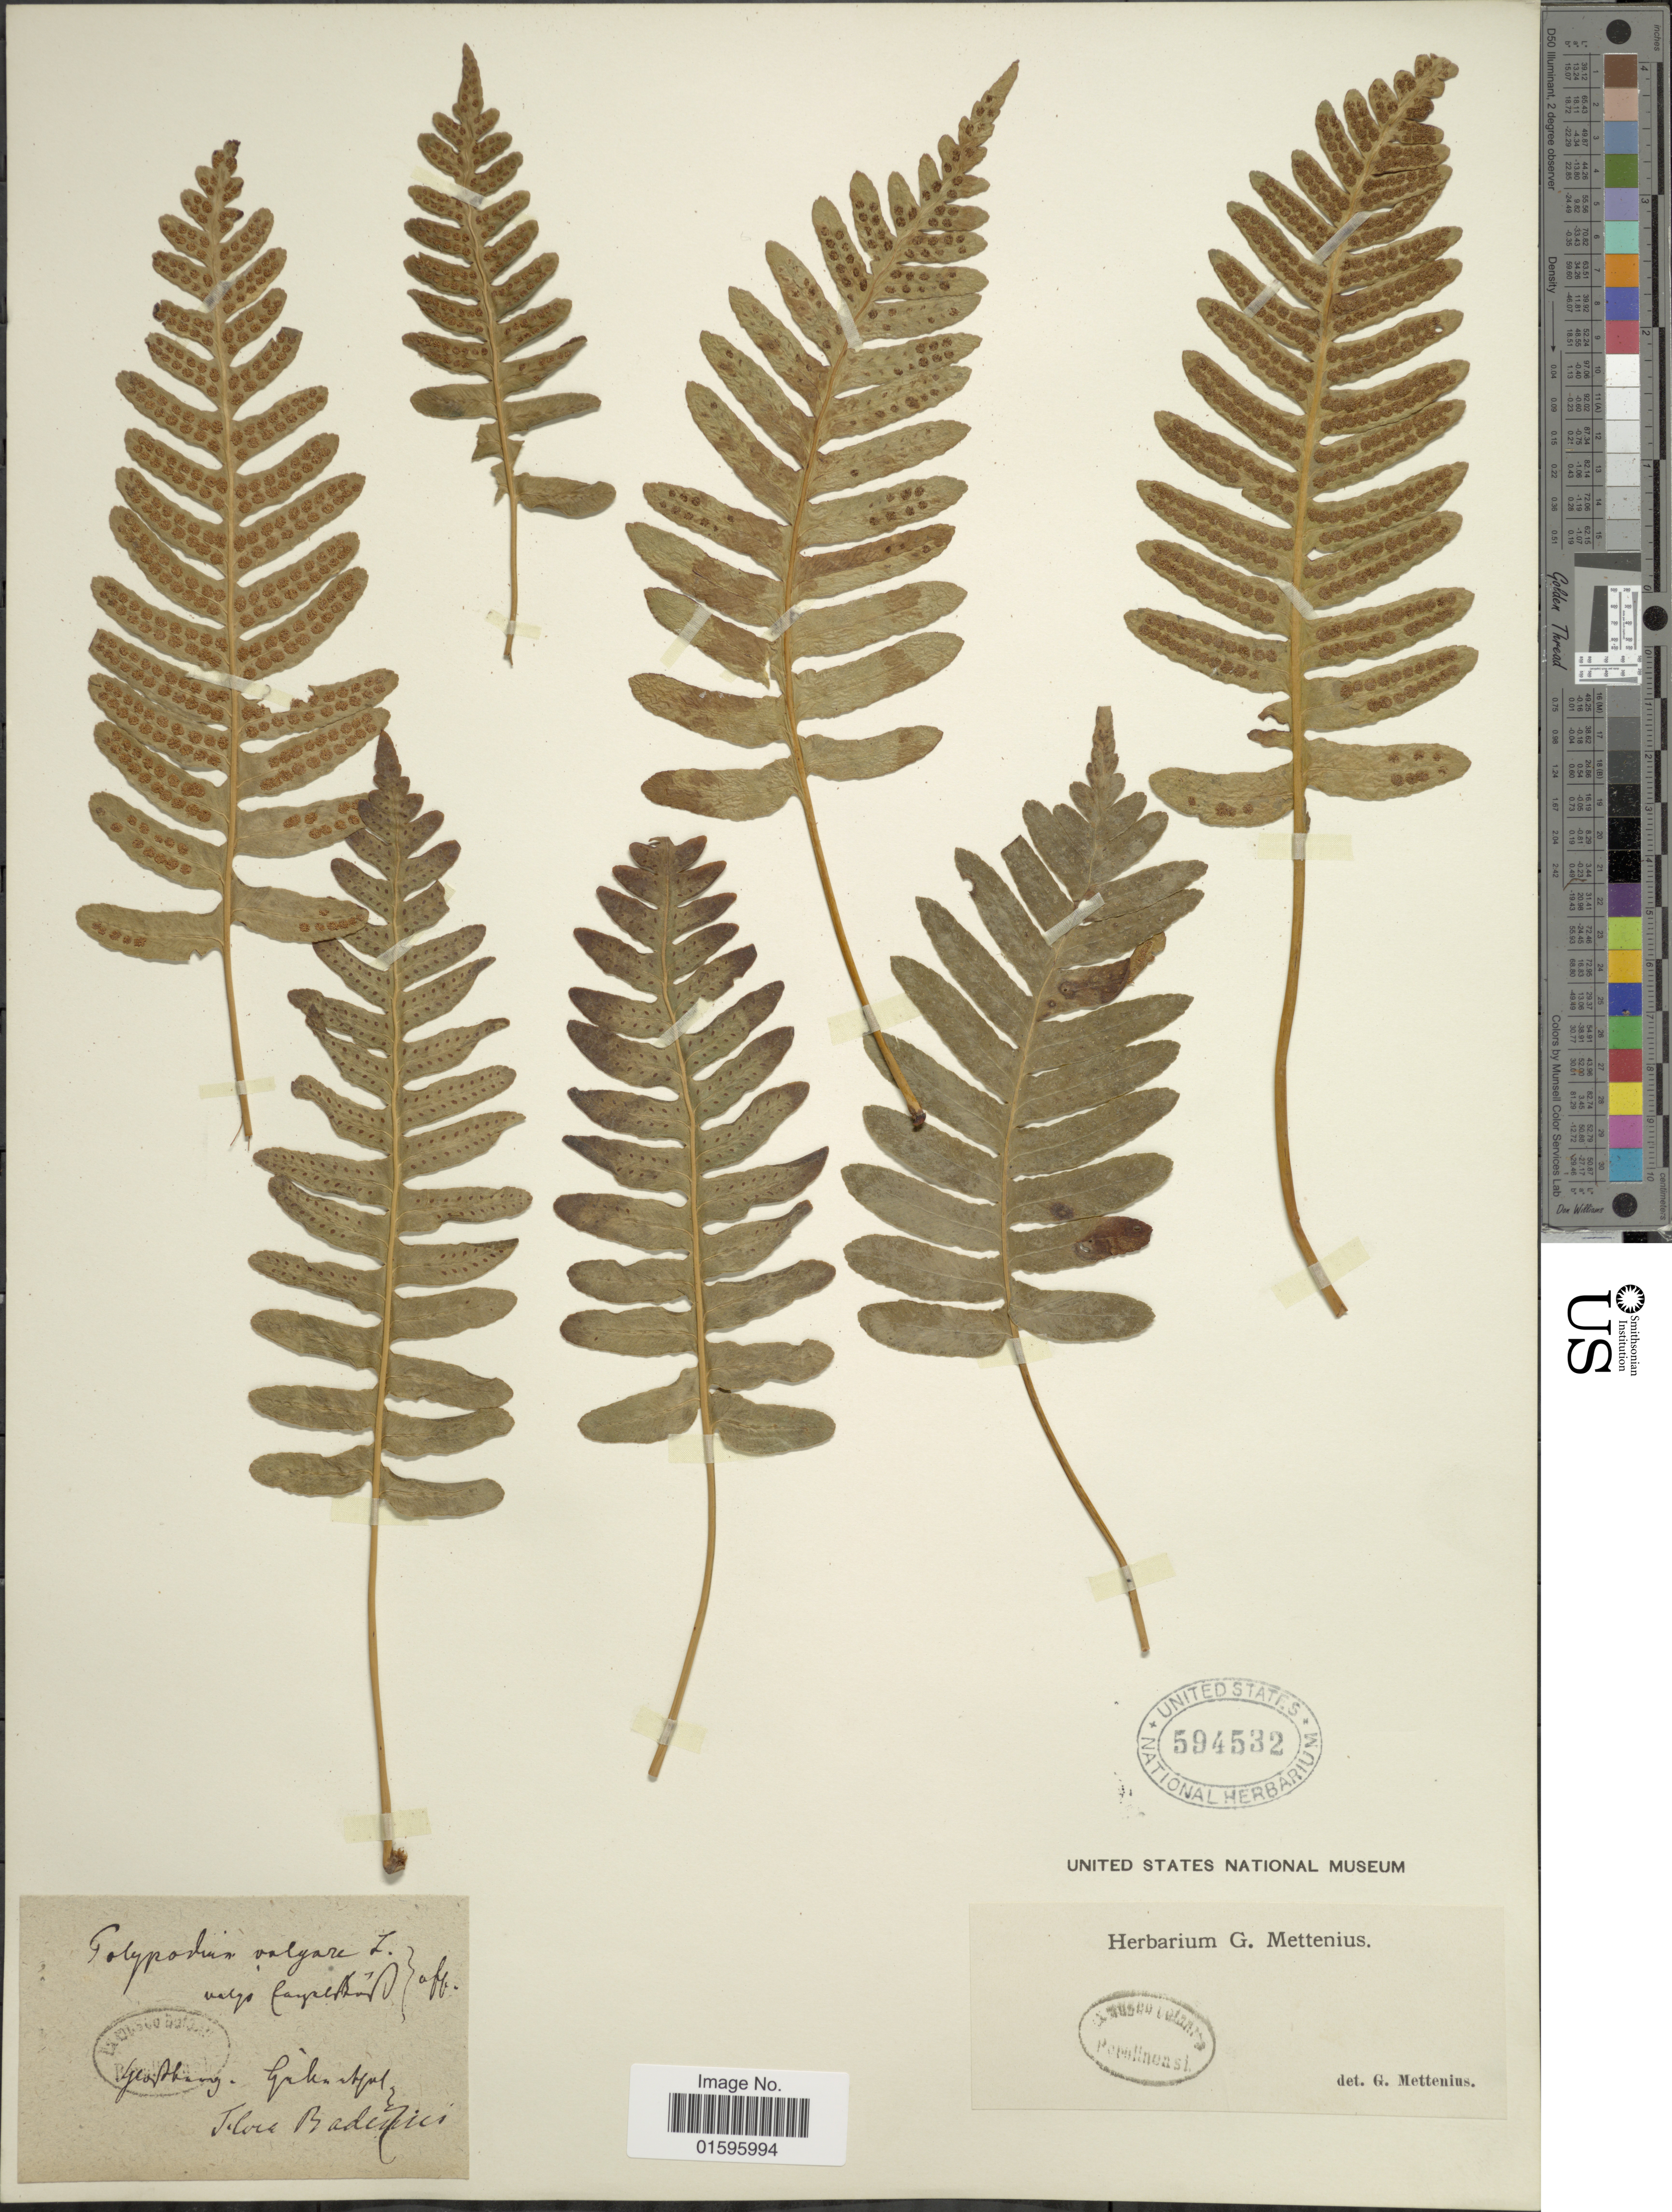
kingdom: Plantae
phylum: Tracheophyta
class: Polypodiopsida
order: Polypodiales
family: Polypodiaceae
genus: Polypodium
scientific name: Polypodium vulgare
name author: L.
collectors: ex herb. Mettenius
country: Switzerland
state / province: Aargau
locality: [illegible text], Baderici[interpreted]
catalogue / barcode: US 594532